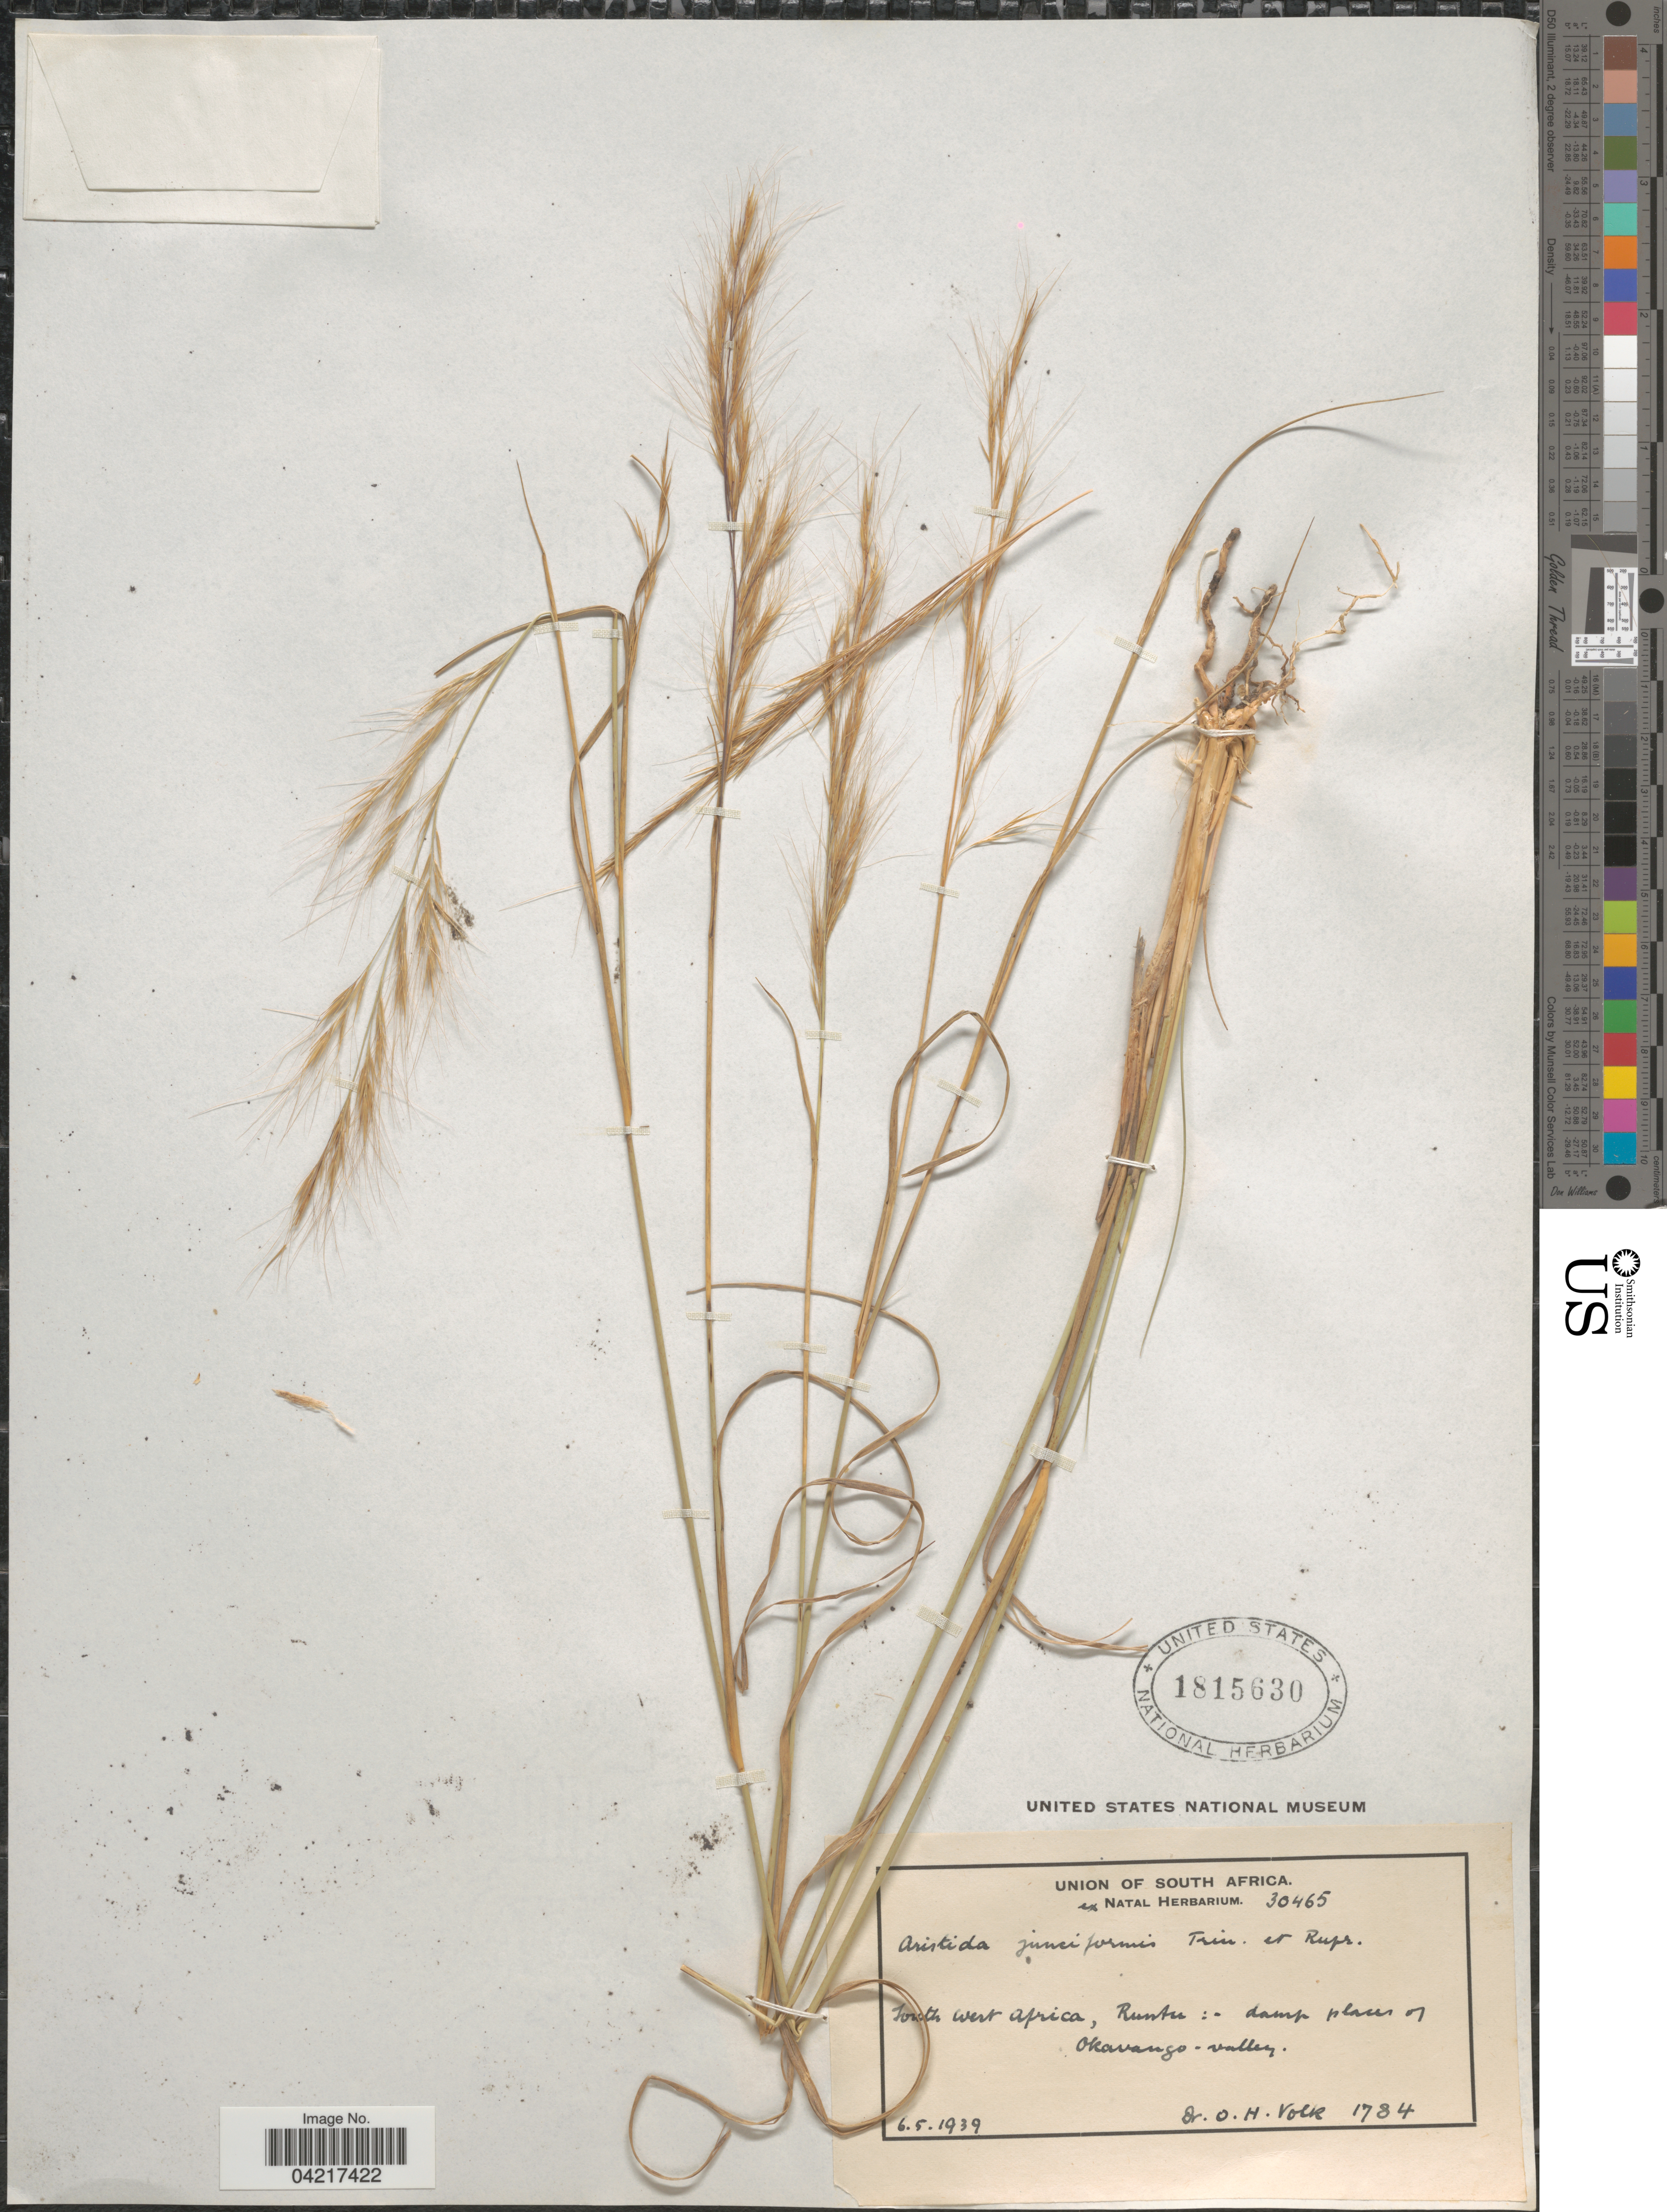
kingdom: Plantae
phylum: Tracheophyta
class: Liliopsida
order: Poales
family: Poaceae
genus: Aristida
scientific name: Aristida junciformis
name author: Trin. & Rupr.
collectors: O. Volk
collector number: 1784/30465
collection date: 1939-05-06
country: Namibia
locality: Union of South Africa. South West Africa, Runter: damp places of Okavango-valley.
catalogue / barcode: US 1815630